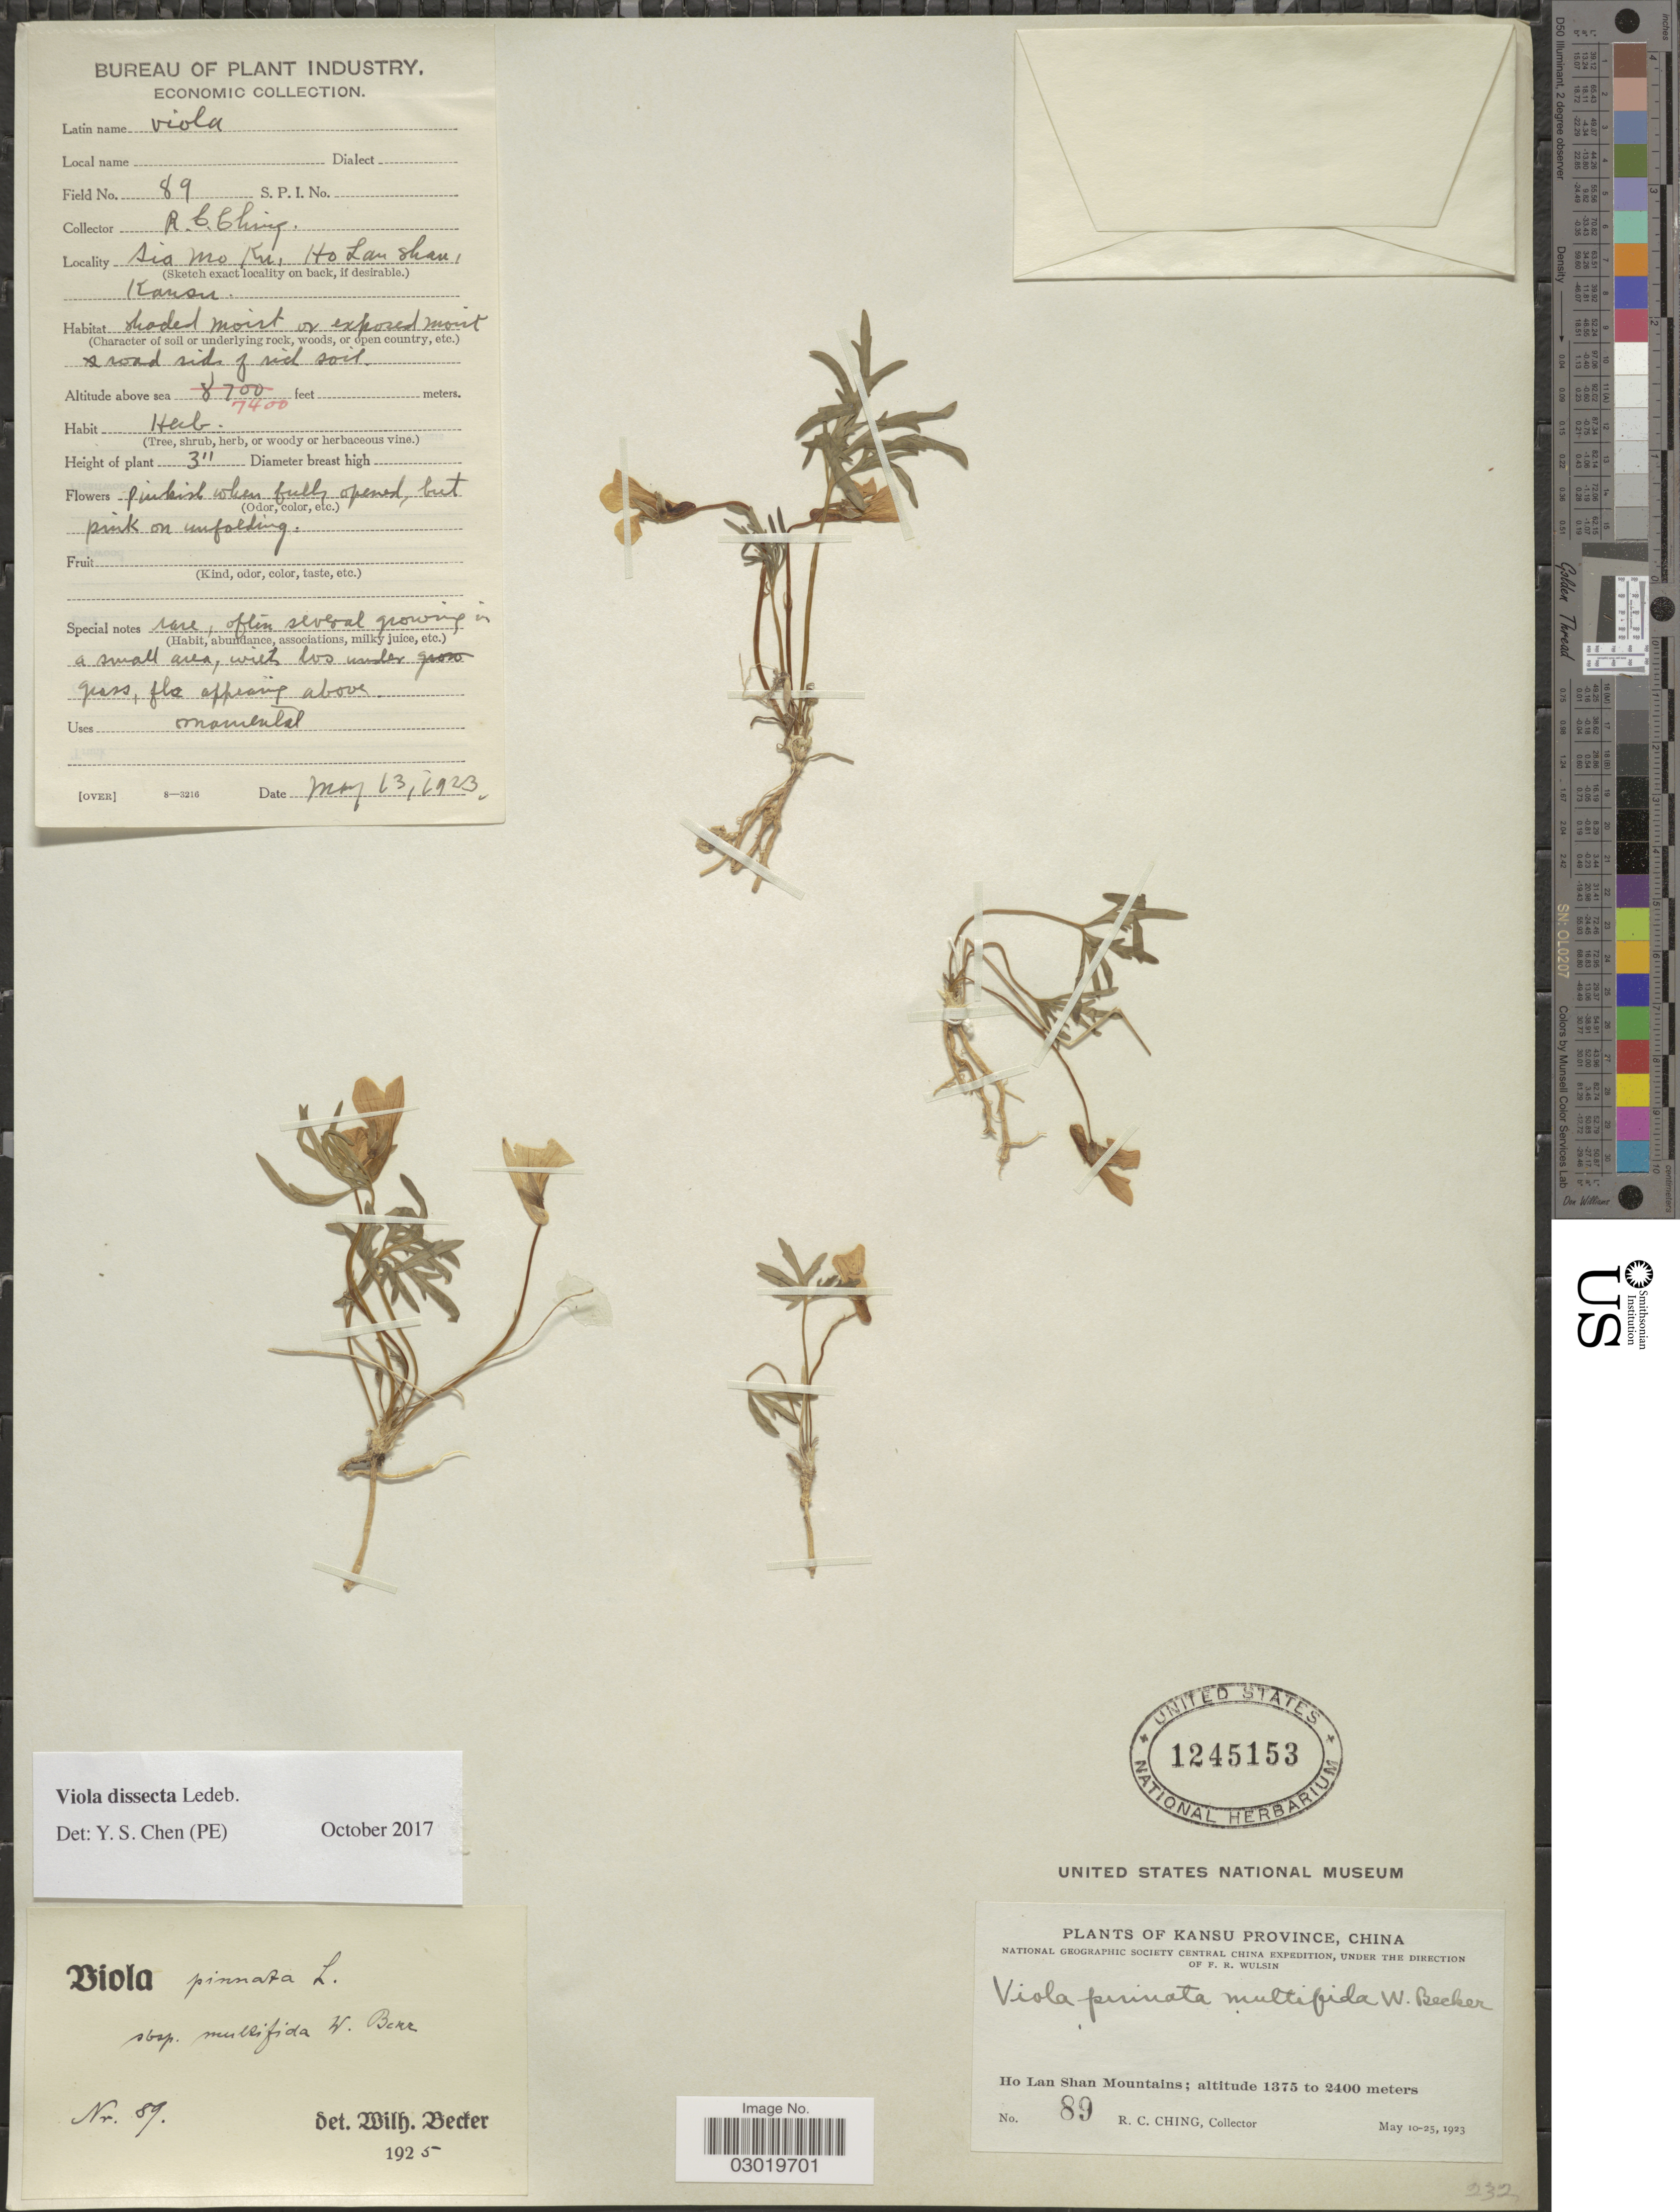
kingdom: Plantae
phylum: Tracheophyta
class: Magnoliopsida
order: Malpighiales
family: Violaceae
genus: Viola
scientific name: Viola dissecta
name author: Ledeb.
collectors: R. C. Ching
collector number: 89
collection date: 1923-05-13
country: China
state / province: Gansu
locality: Kansu Province. Ho Lan Shan Mountains. Sia Mo Ku, Ho Lan Shan.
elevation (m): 2256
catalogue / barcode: US 1245153